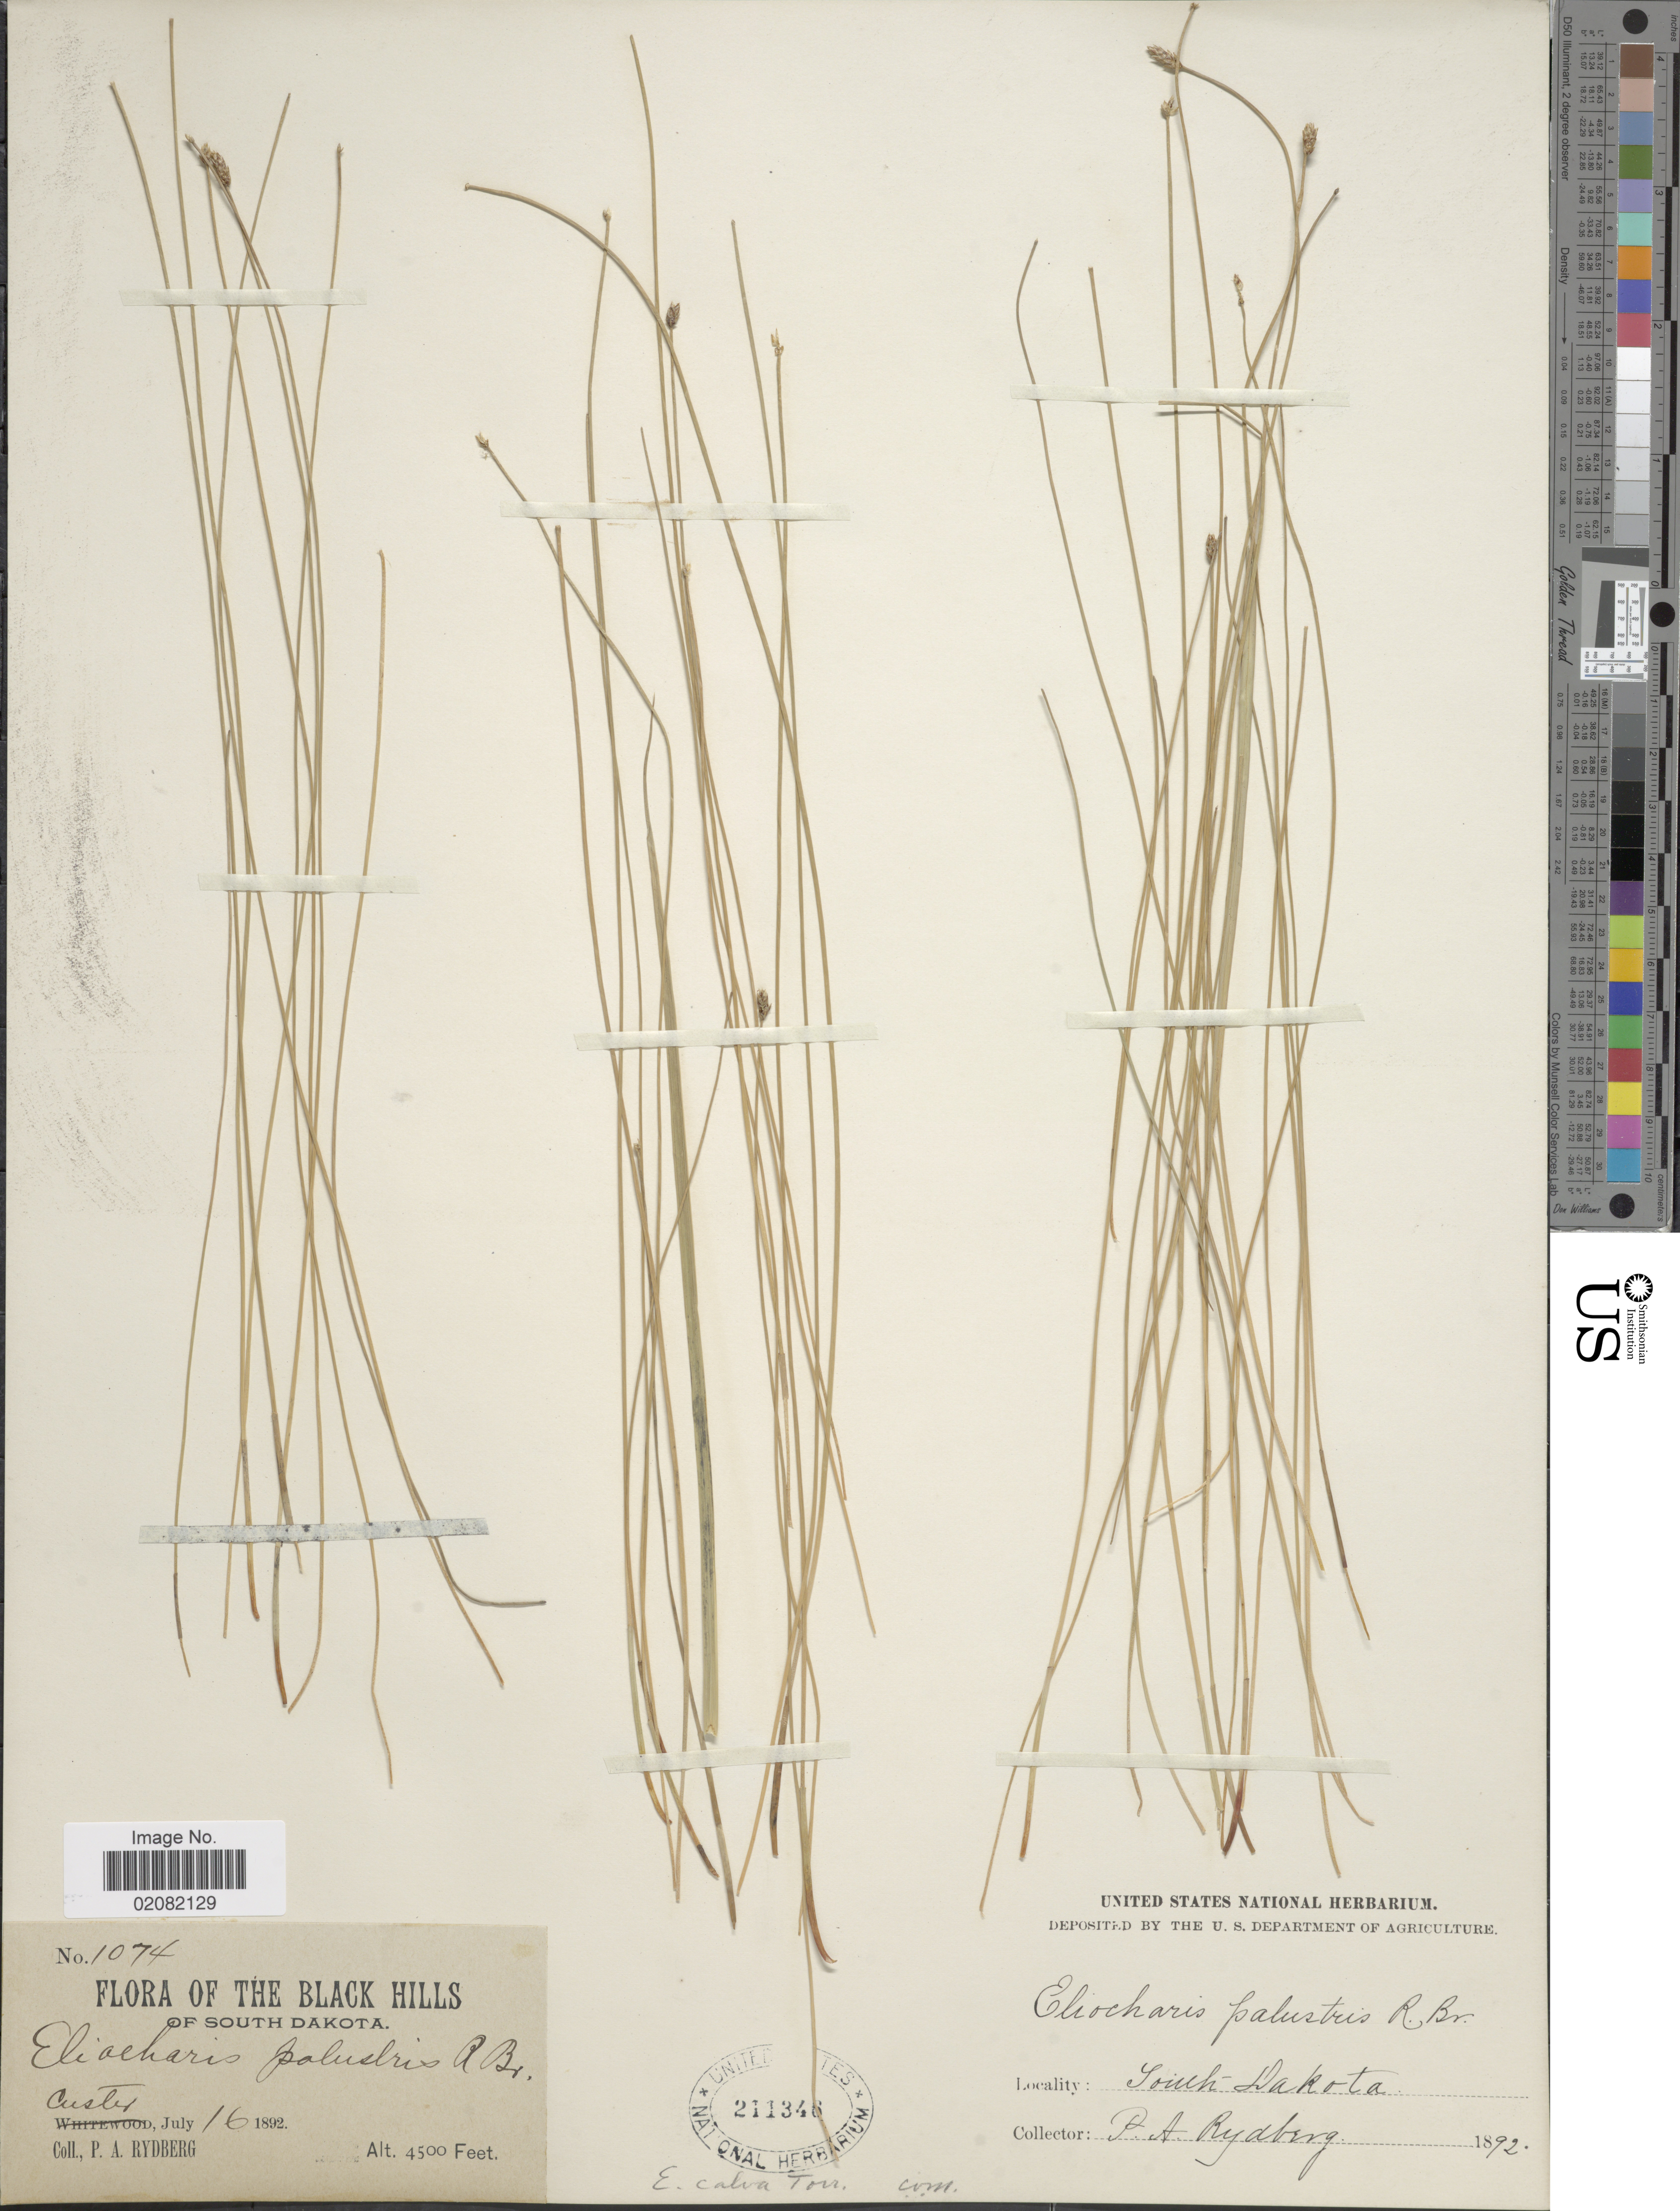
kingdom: Plantae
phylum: Tracheophyta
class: Liliopsida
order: Poales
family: Cyperaceae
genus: Eleocharis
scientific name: Eleocharis erythropoda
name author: Steud.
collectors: P. A. Rydberg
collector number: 1074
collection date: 1892-07-16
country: United States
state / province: South Dakota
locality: The Black Hills of South Dakota, Cusby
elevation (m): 1372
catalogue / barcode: US 211348